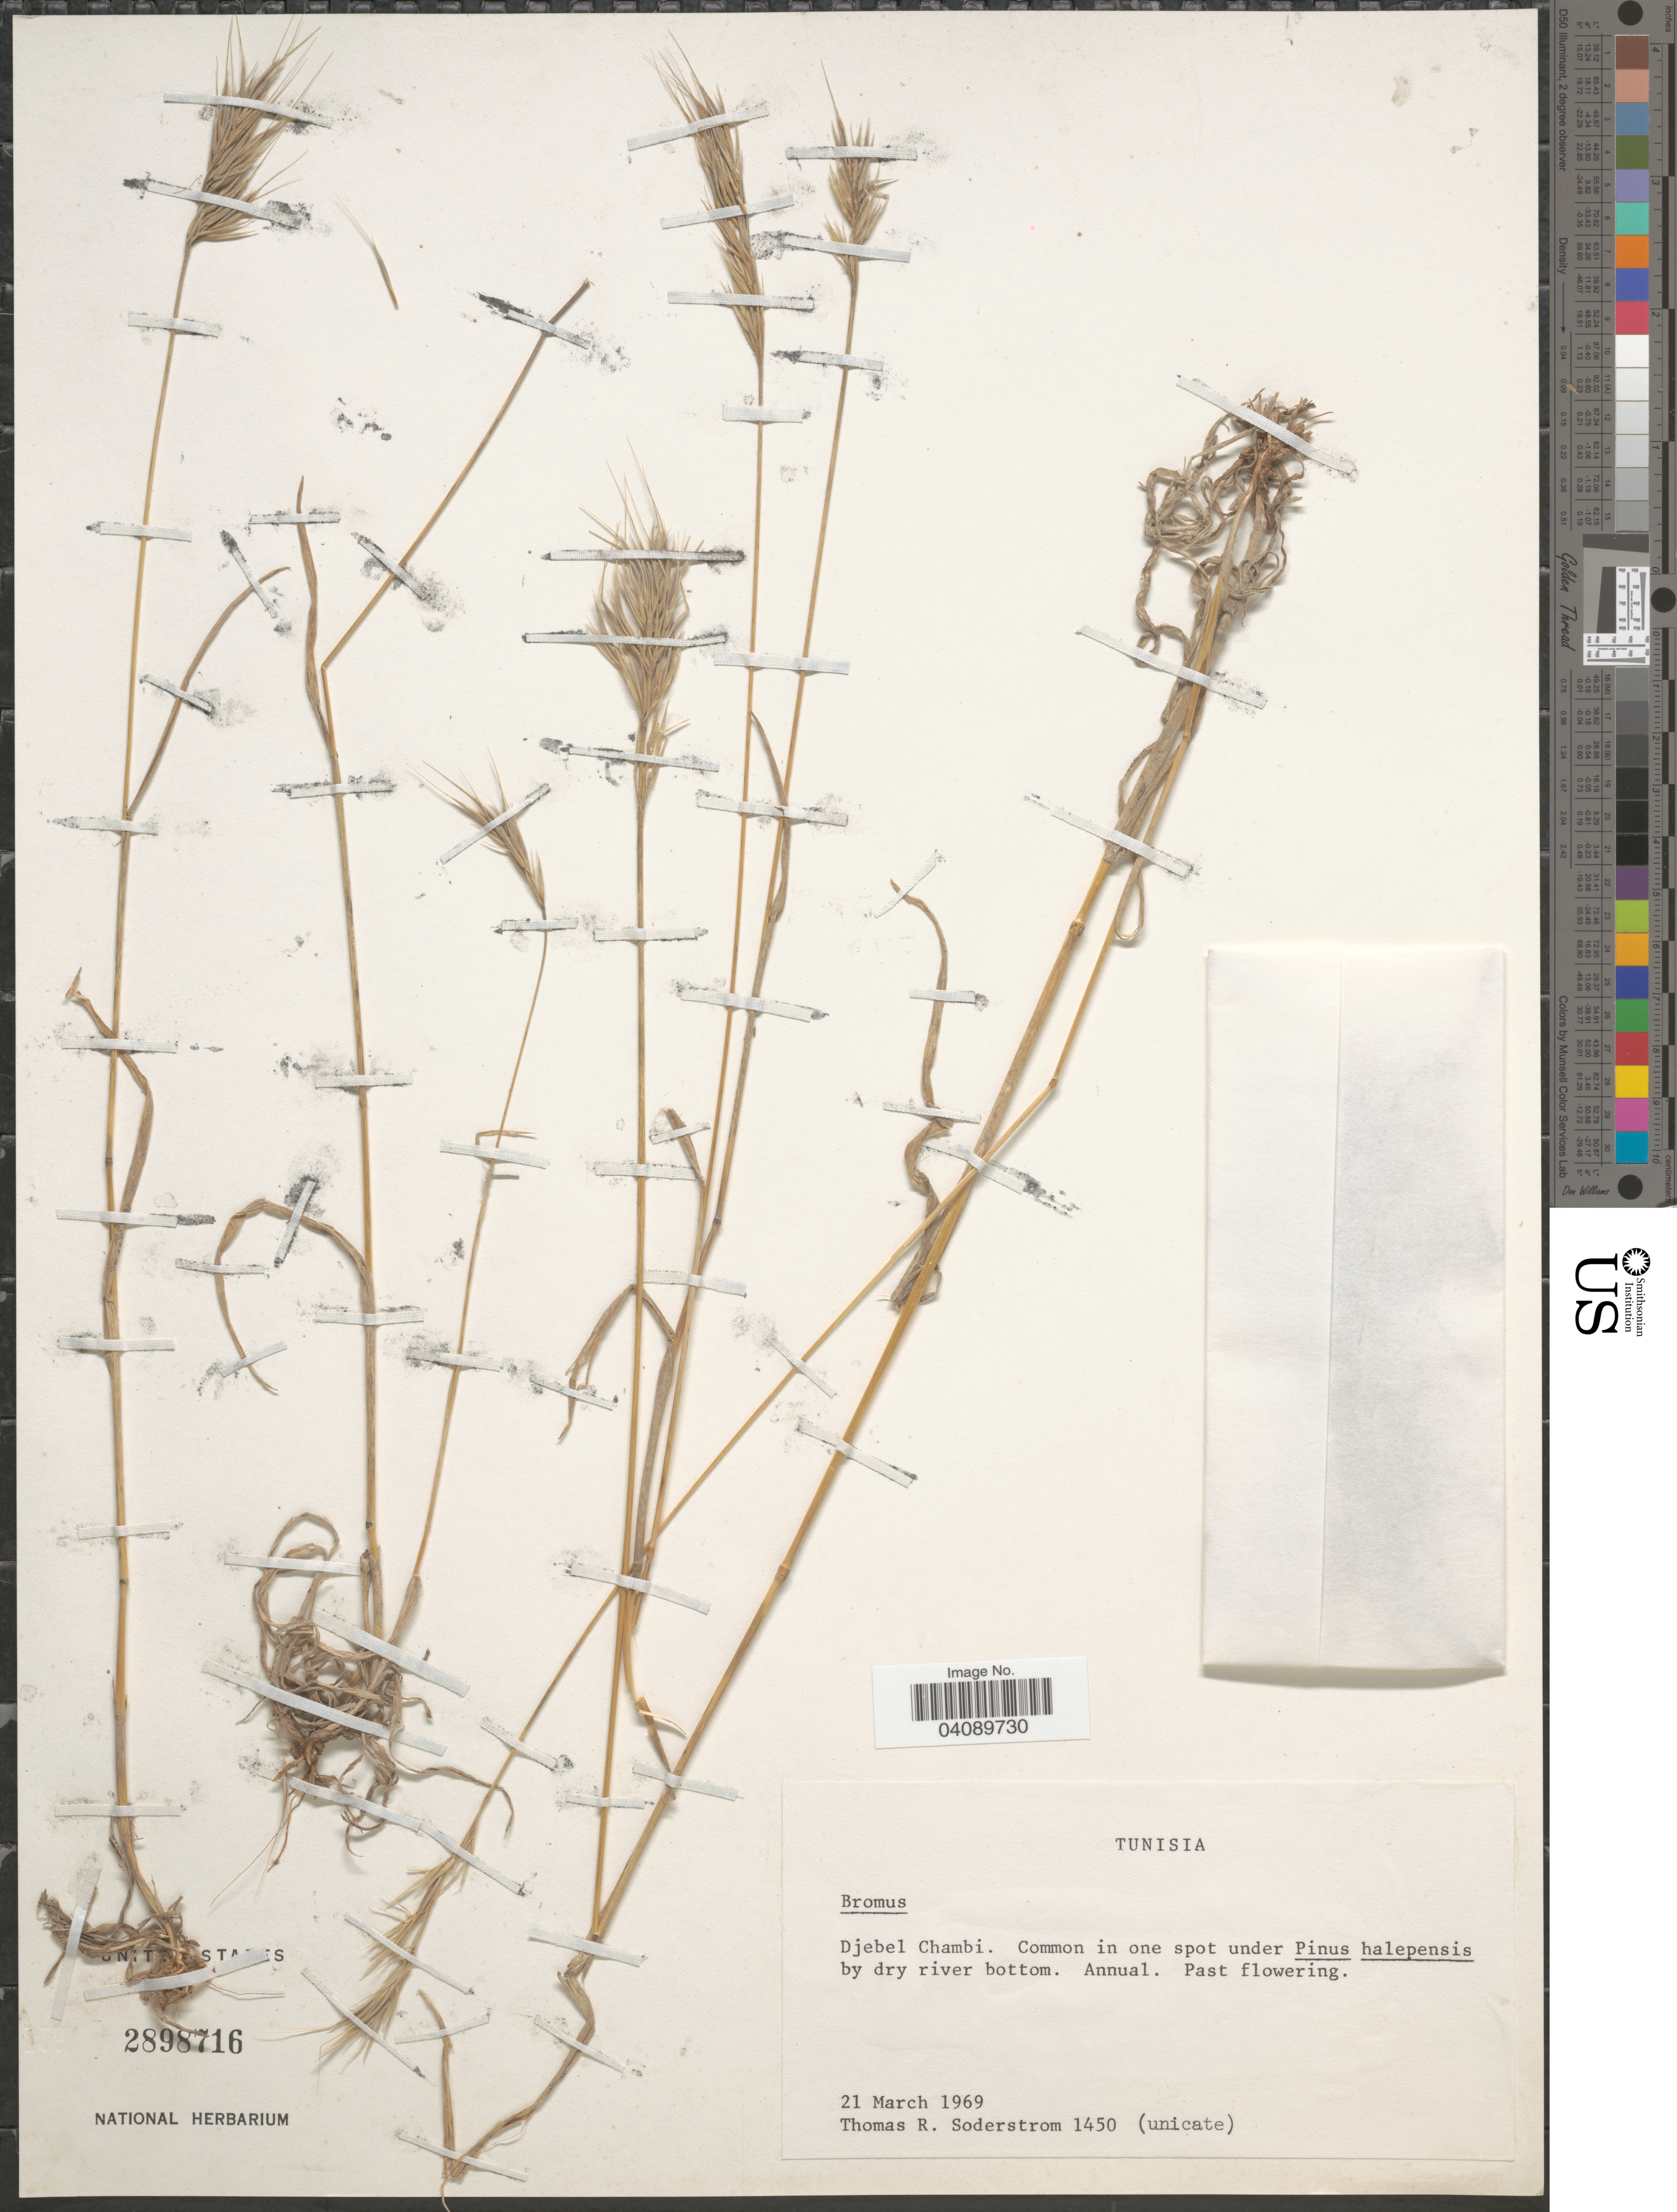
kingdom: Plantae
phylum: Tracheophyta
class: Liliopsida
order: Poales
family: Poaceae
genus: Bromus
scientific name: Bromus sp.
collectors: T. R. Soderstrom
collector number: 1450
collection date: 1969-03-21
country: Tunisia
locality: Djebel Chambi.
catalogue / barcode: US 2898716